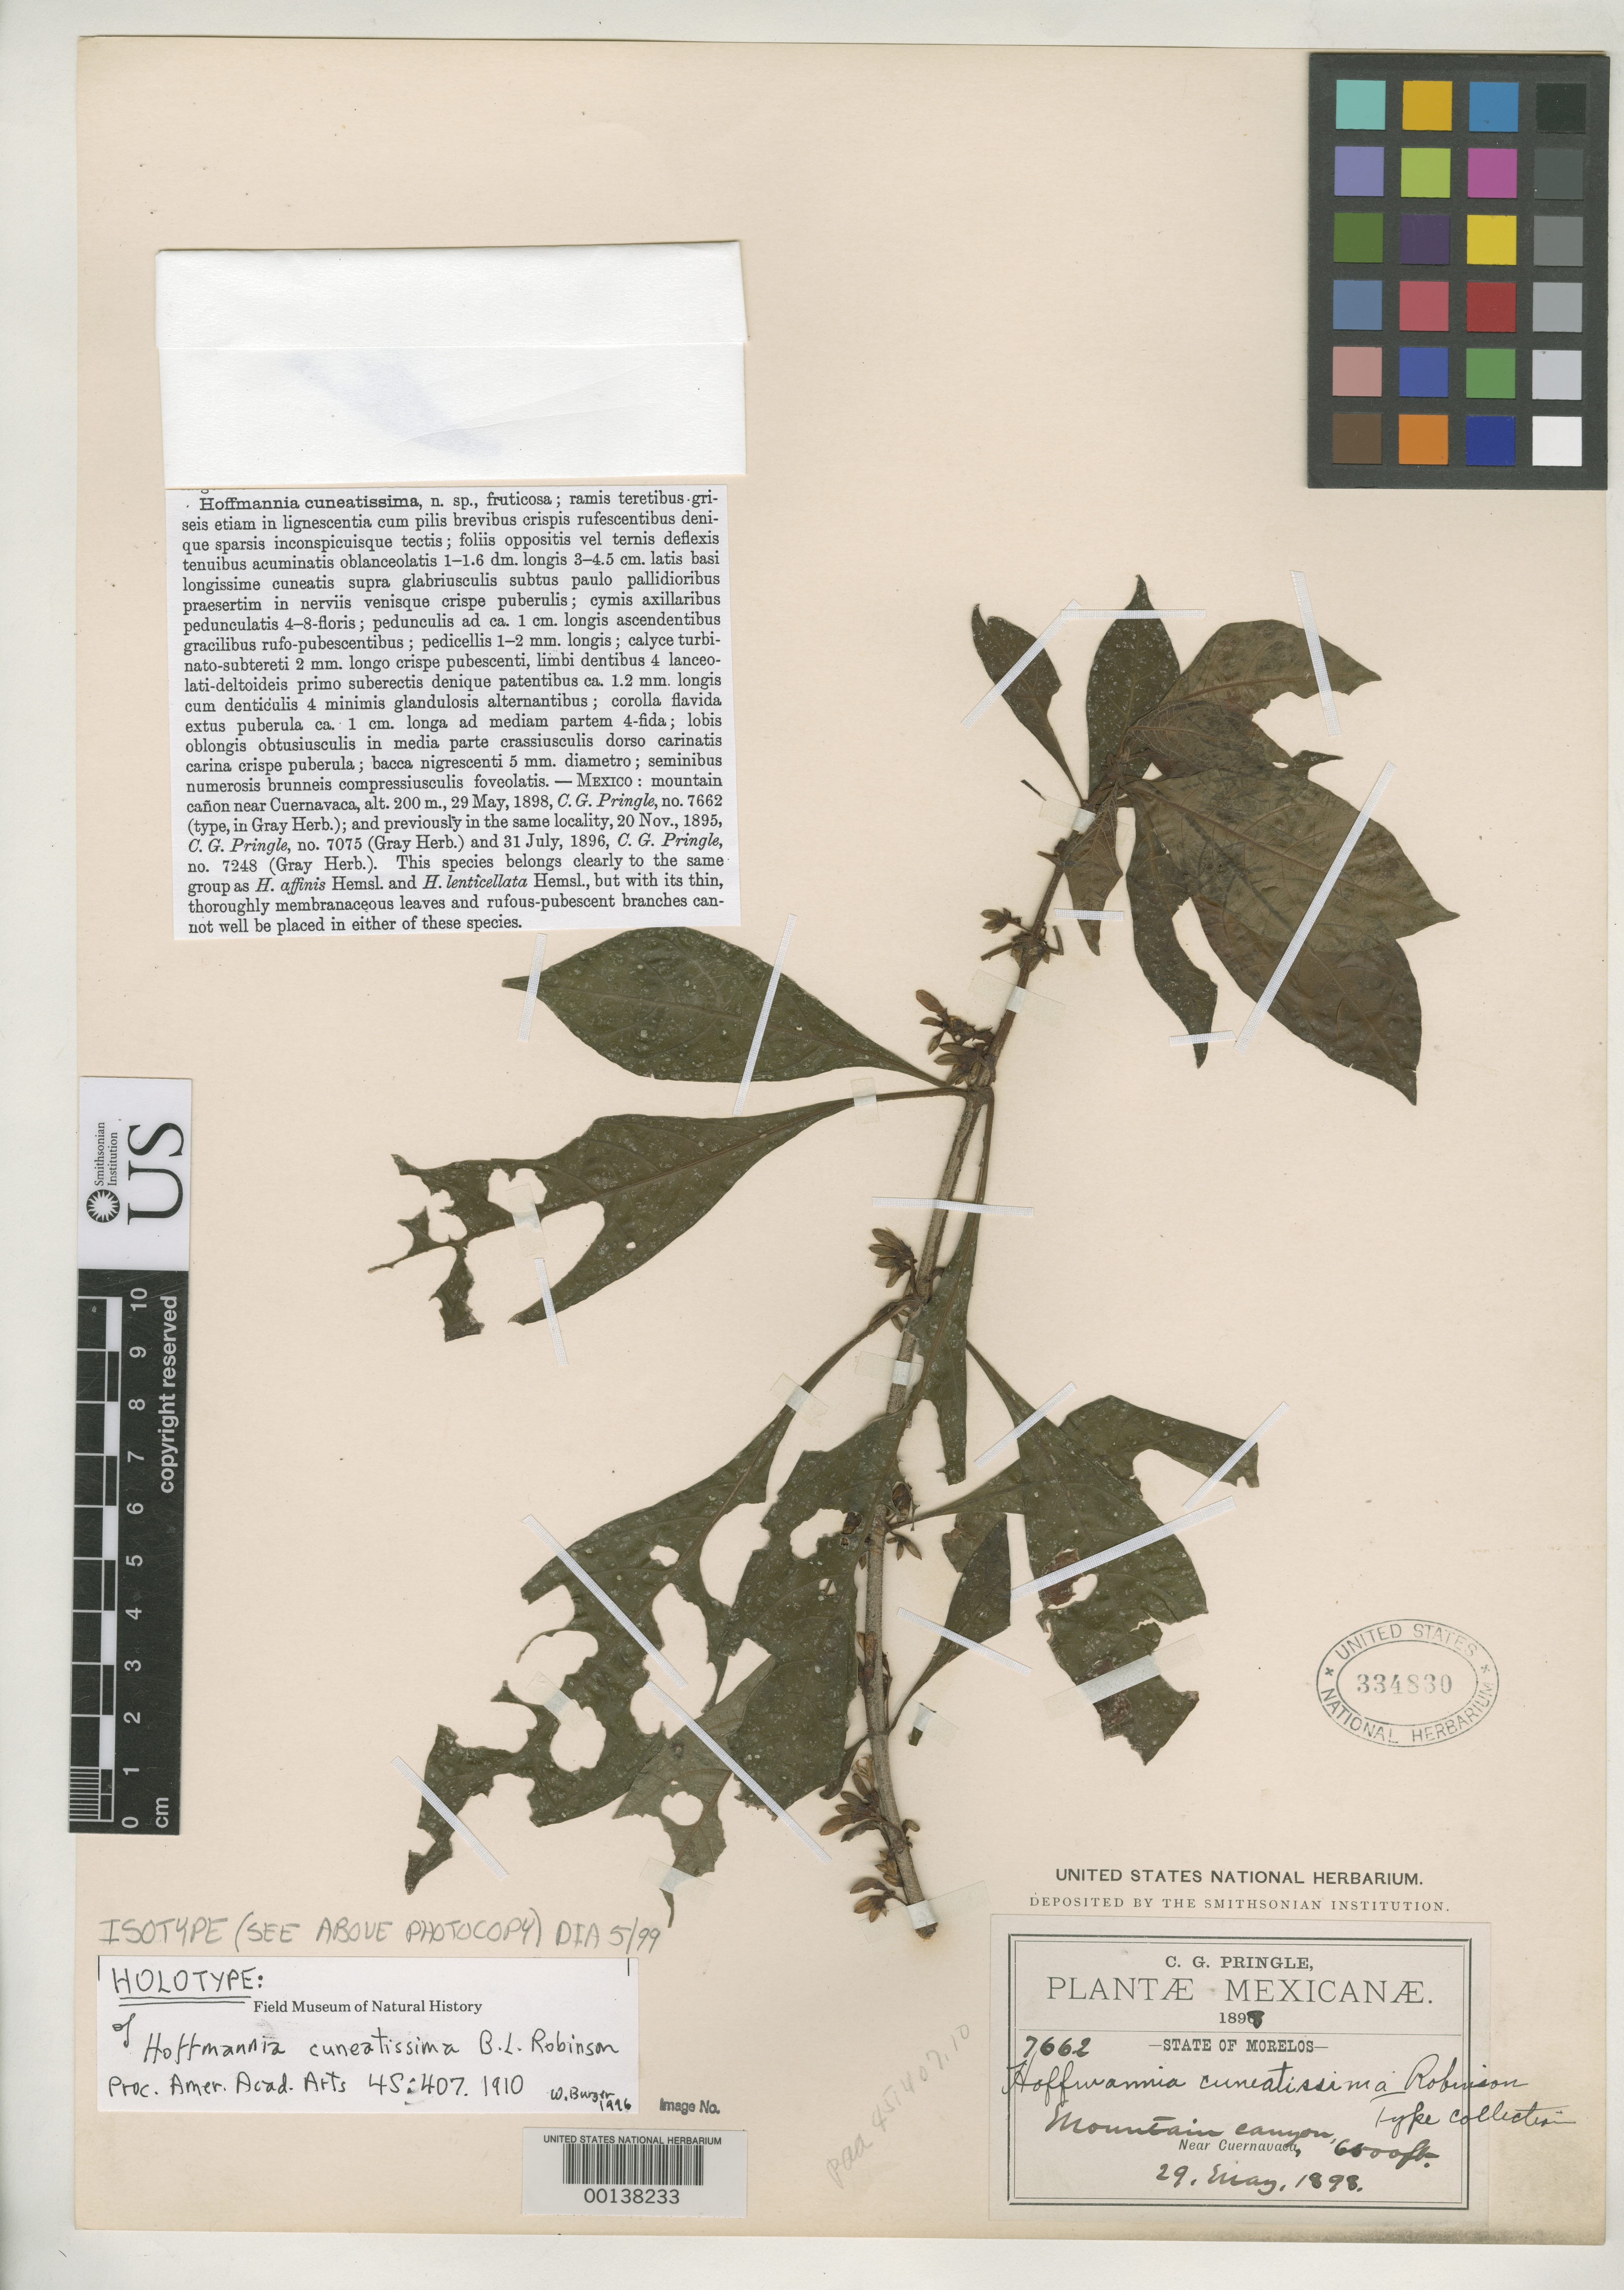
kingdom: Plantae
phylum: Tracheophyta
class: Magnoliopsida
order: Gentianales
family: Rubiaceae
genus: Hoffmannia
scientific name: Hoffmannia cuneatissima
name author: B.L. Rob.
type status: Isotype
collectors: C. G. Pringle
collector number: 7662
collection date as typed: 29 May 1898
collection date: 1898-05-29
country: Mexico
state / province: Morelos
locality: Near Cuernavaca.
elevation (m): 200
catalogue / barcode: US 334830